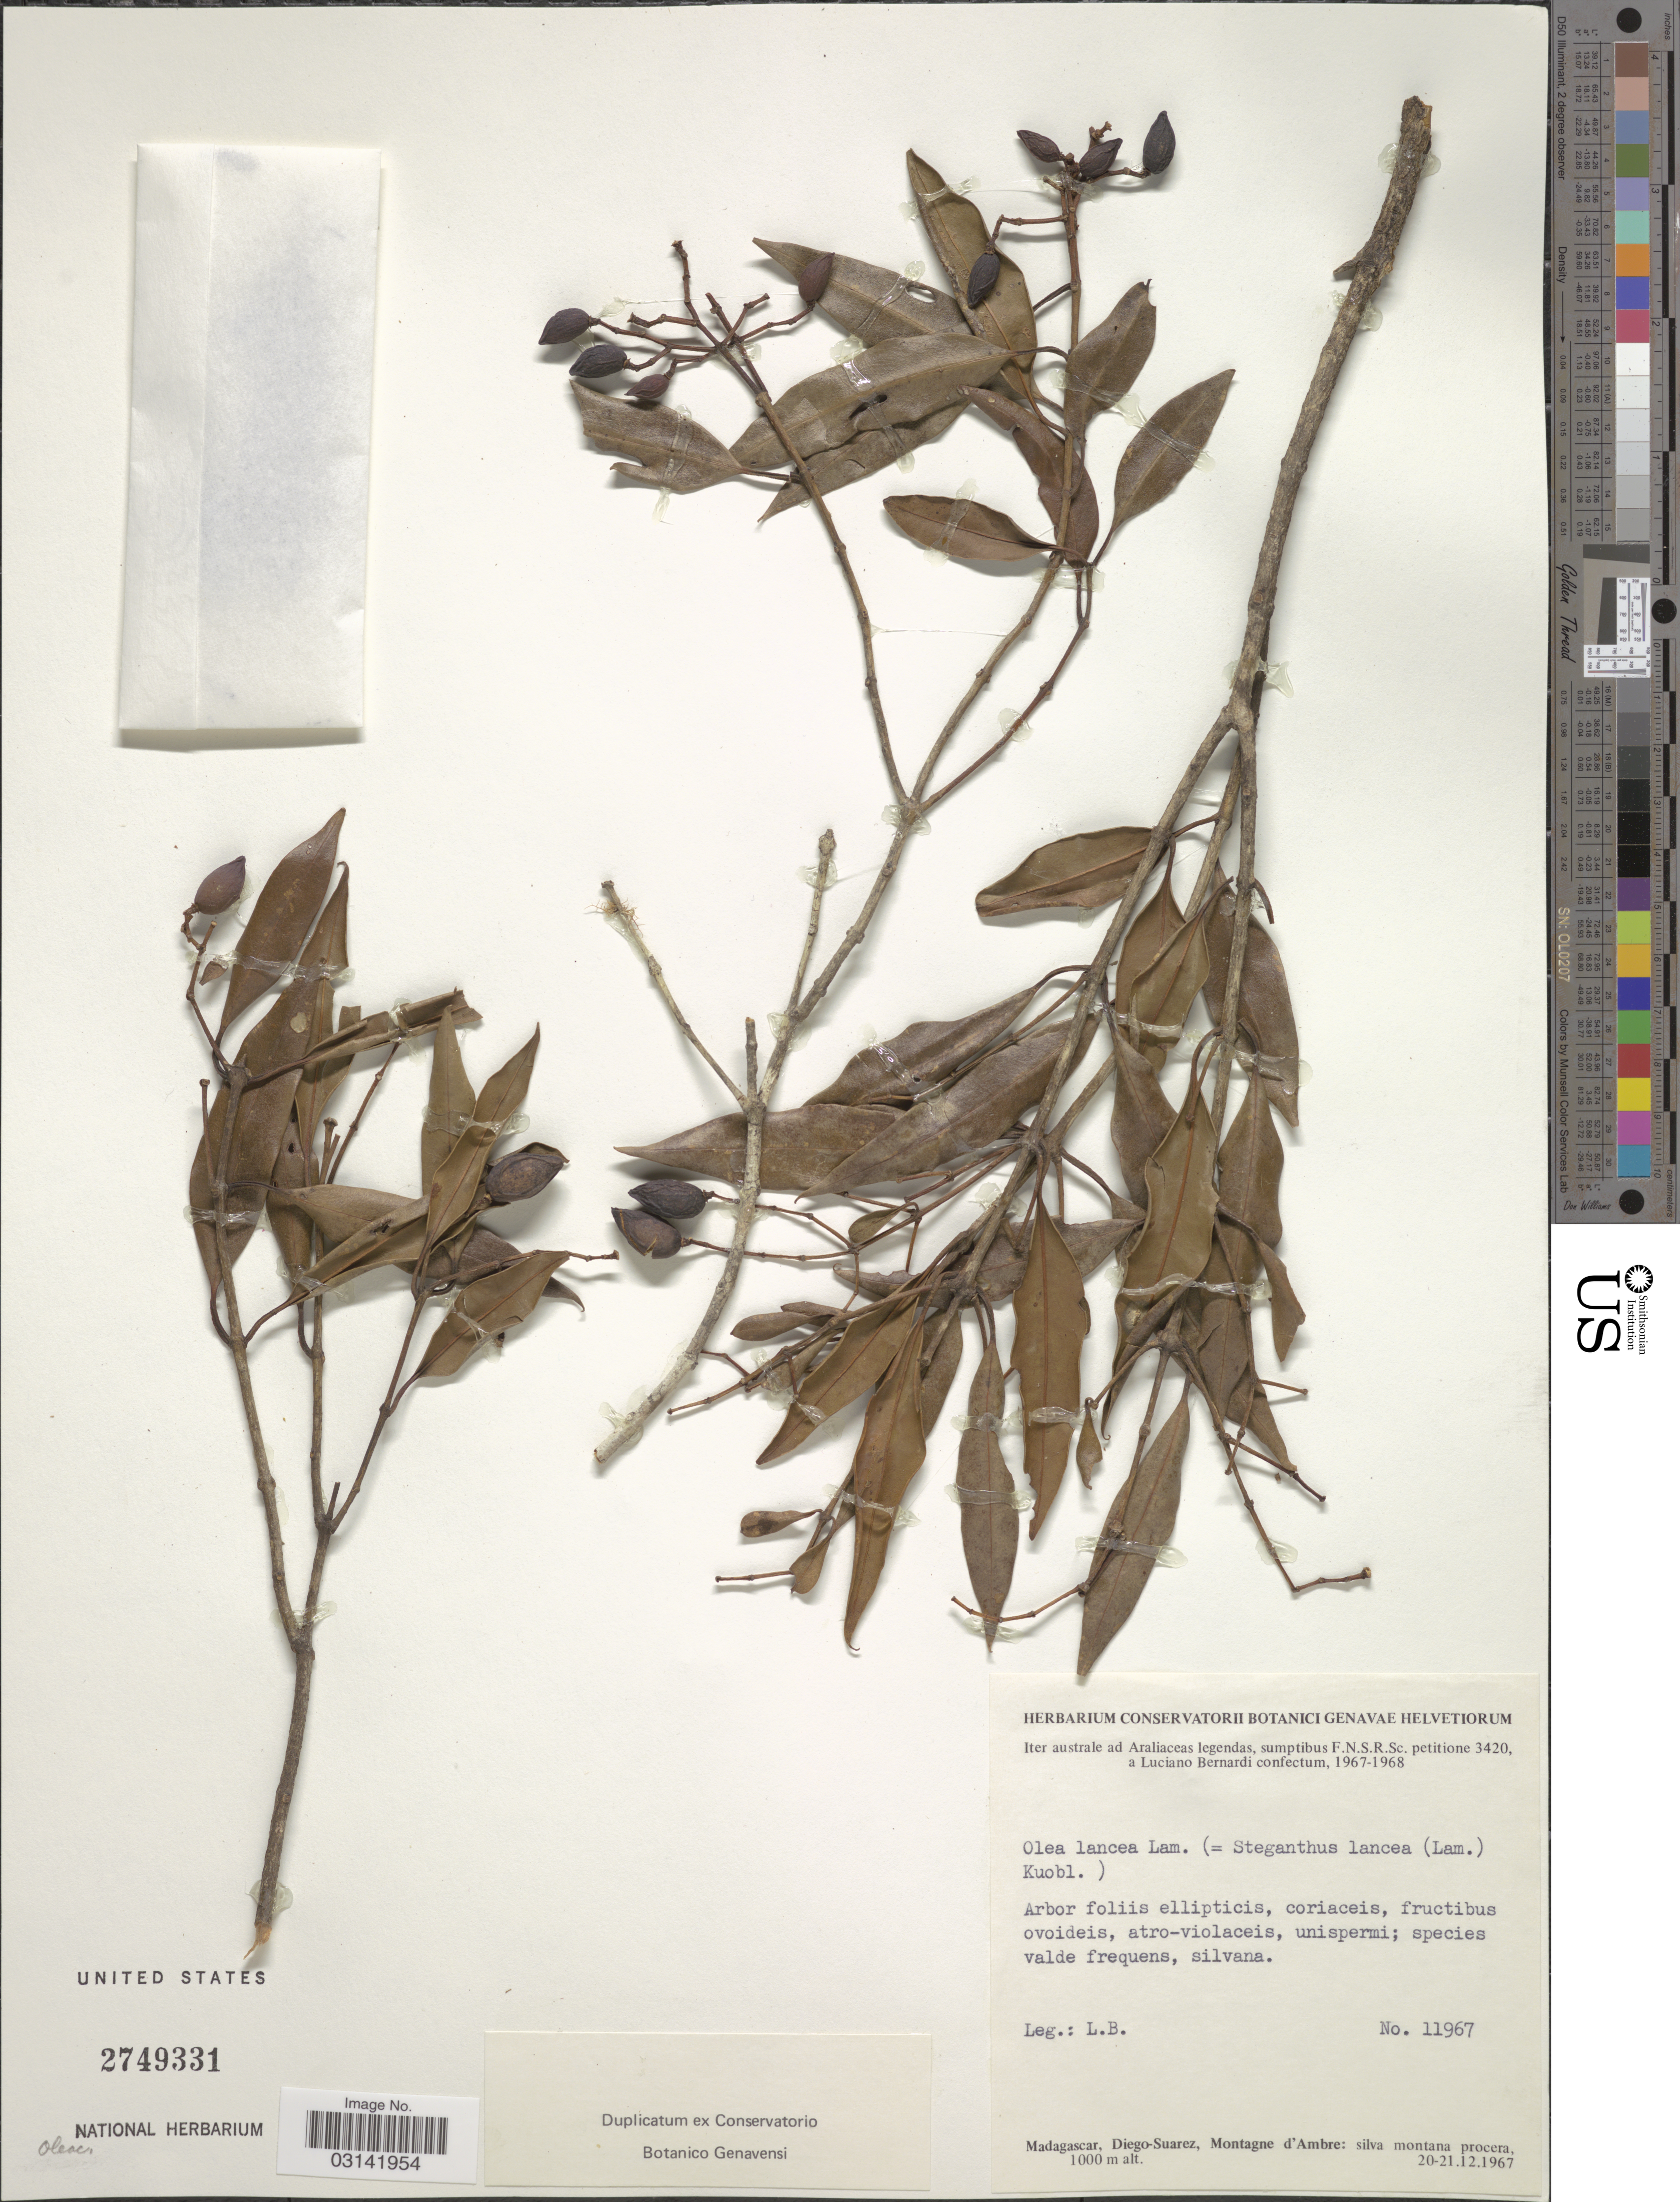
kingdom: Plantae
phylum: Tracheophyta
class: Magnoliopsida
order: Lamiales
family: Oleaceae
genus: Olea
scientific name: Olea lancea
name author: Lam.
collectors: L. Bernardi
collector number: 11967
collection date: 1967-12-20/1967-12-21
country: Madagascar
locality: Diego Suarez, Montagne d'Ambre: silva montana procera.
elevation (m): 1000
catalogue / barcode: US 2749331